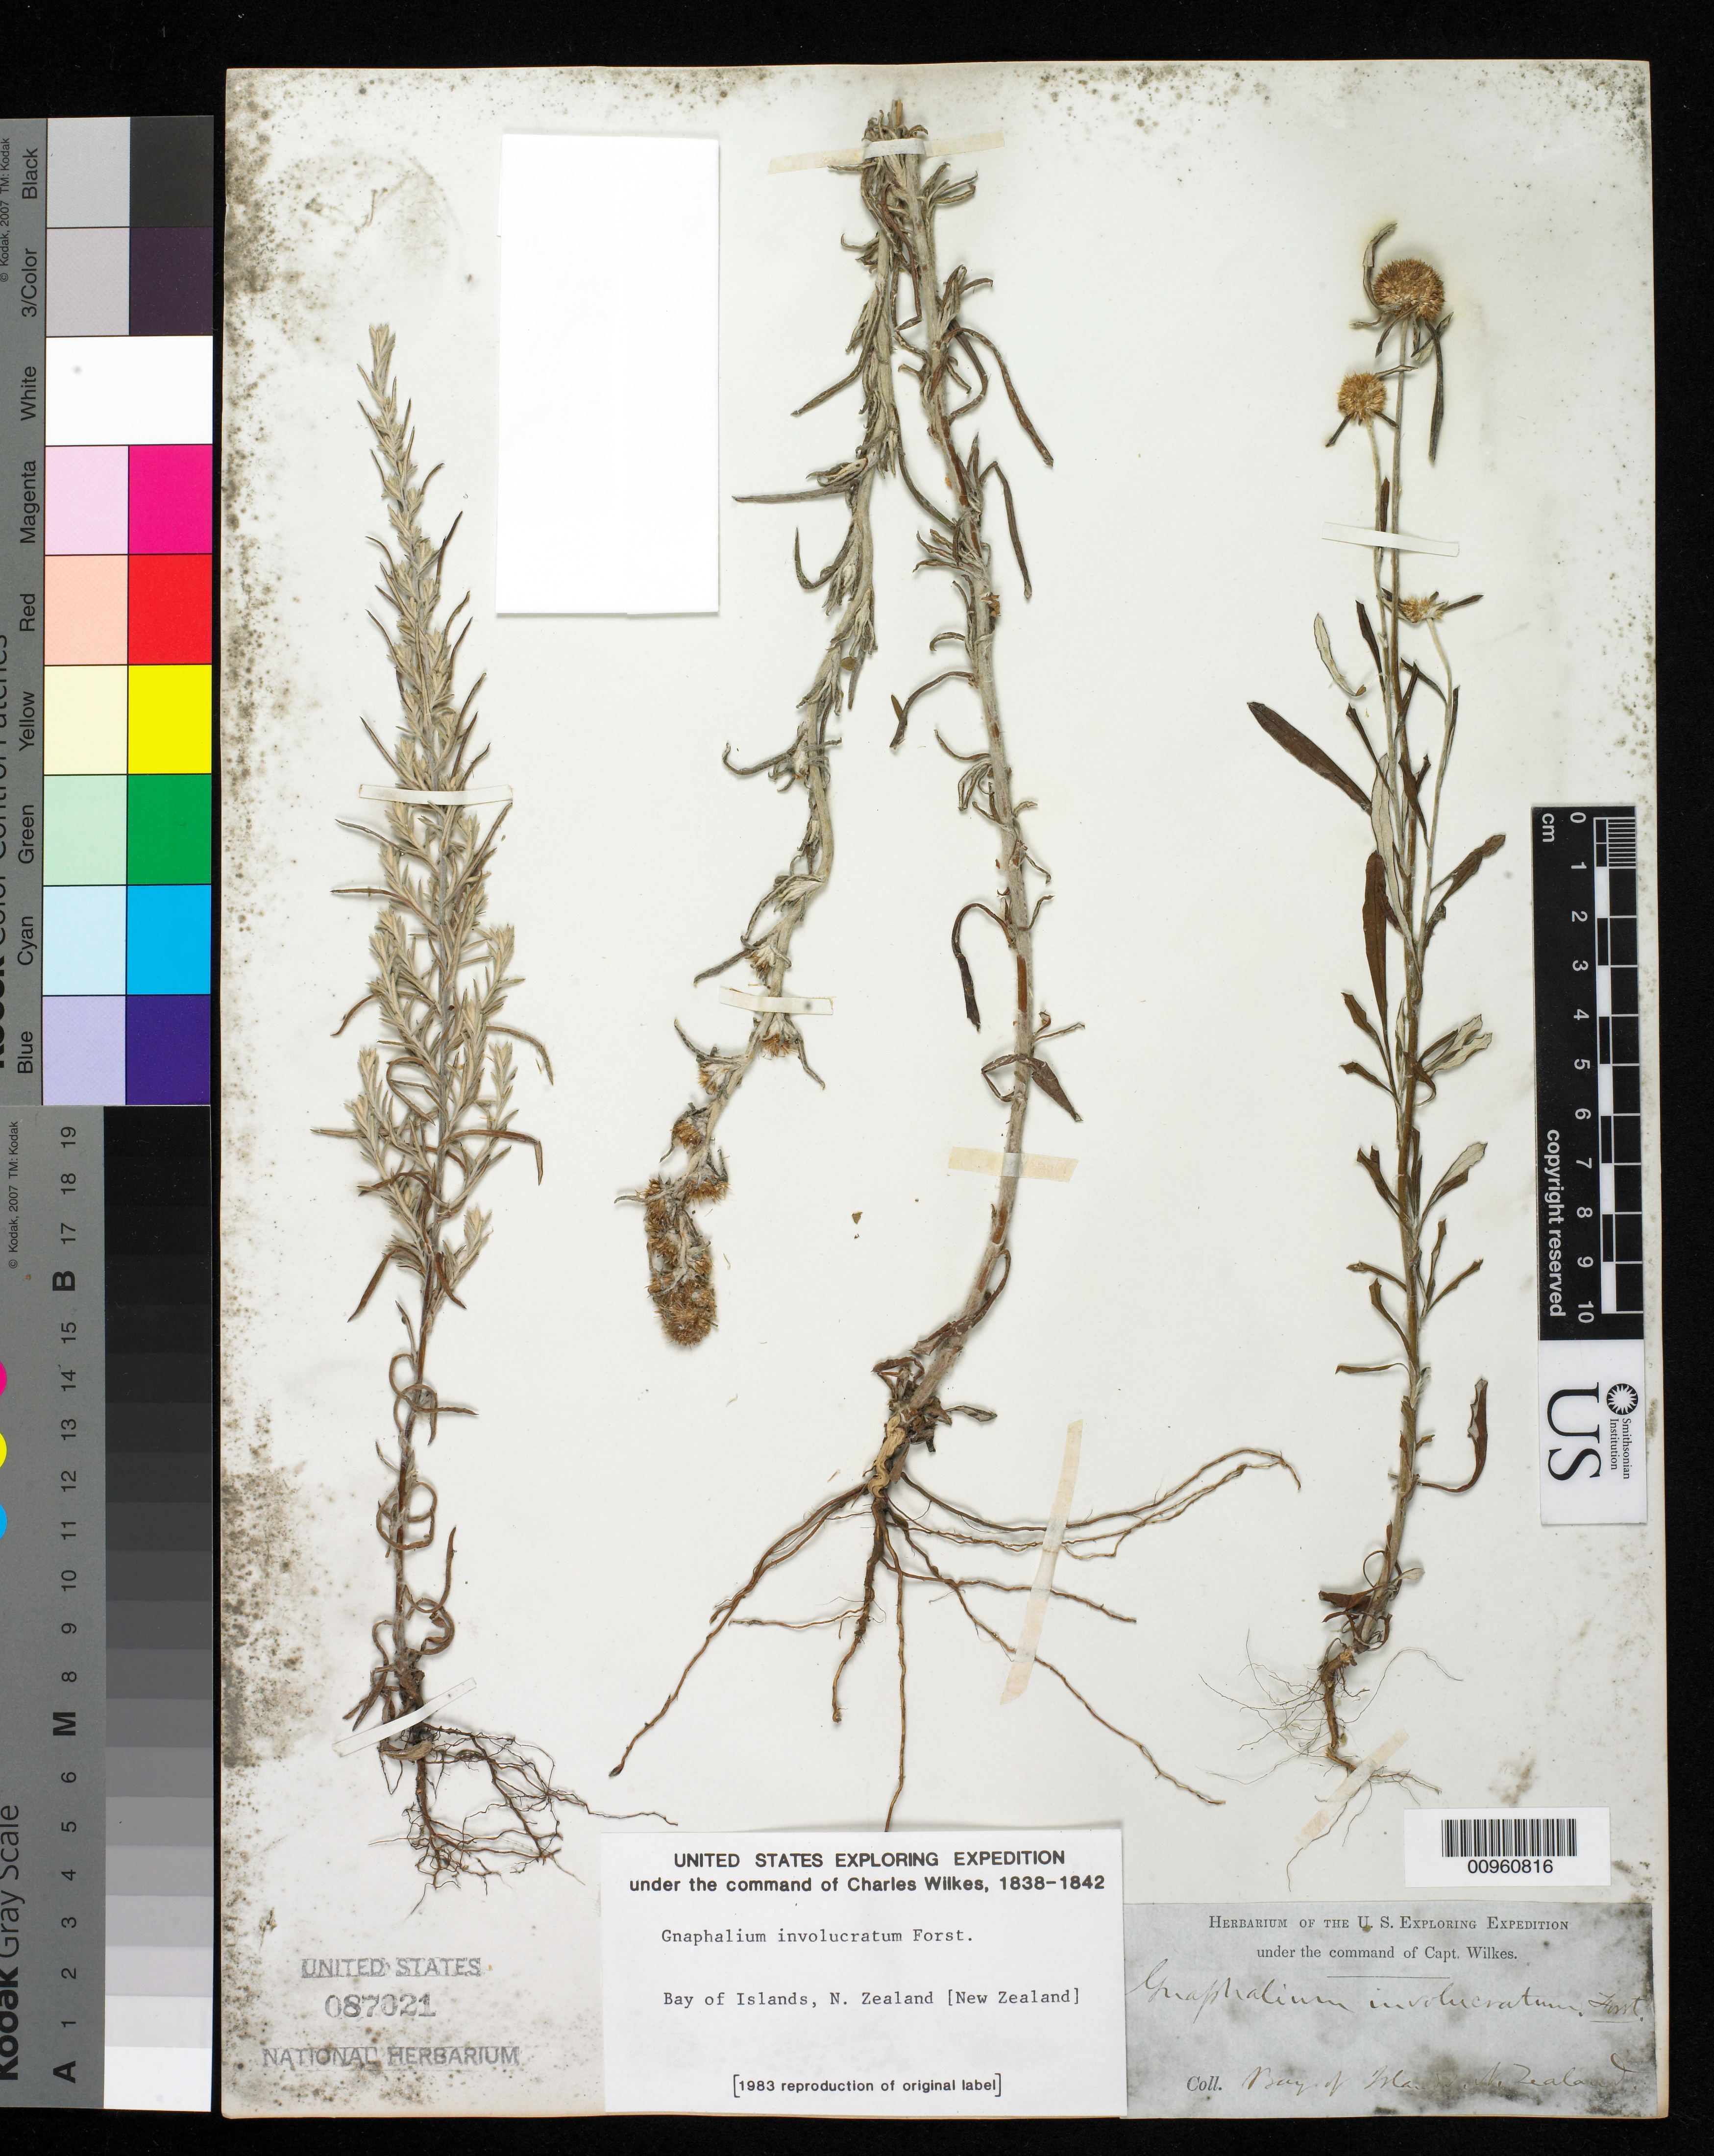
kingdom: Plantae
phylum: Tracheophyta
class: Magnoliopsida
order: Asterales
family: Asteraceae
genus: Gnaphalium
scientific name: Gnaphalium involucratum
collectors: Wilkes Explor. Exped.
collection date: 1838/1842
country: New Zealand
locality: Bay of Islands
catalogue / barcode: US 87021